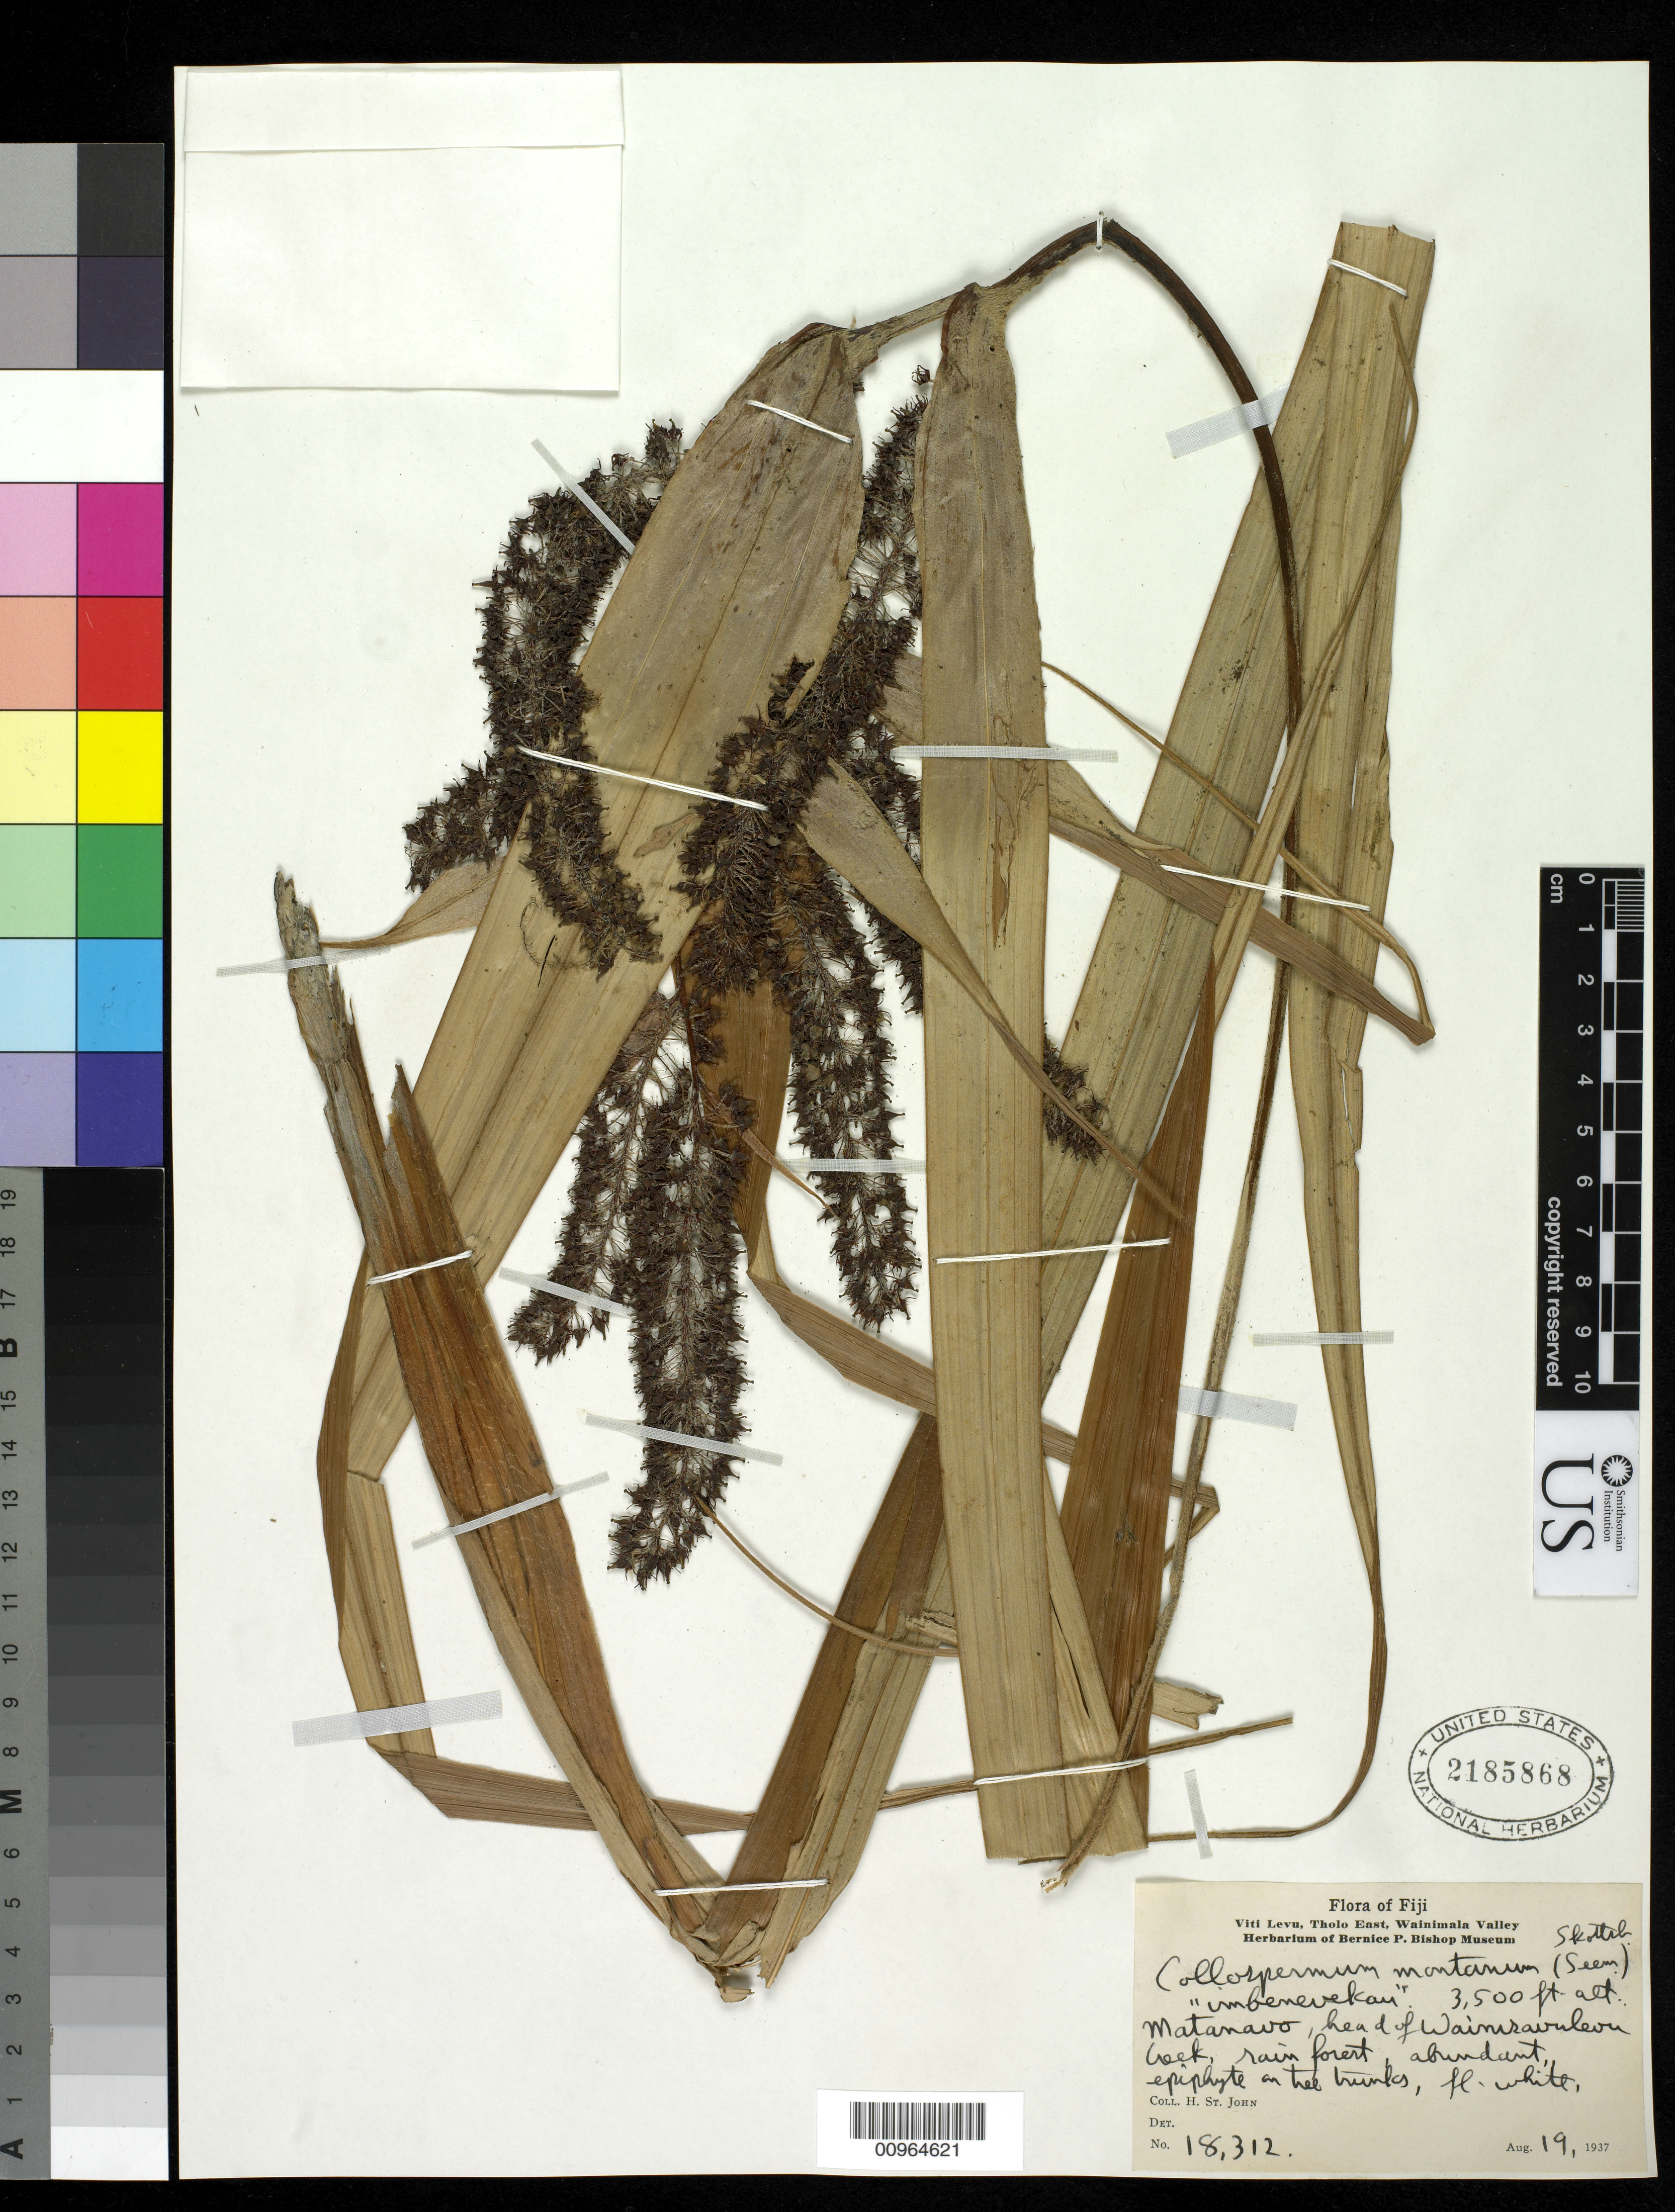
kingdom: Plantae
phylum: Tracheophyta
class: Liliopsida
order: Asparagales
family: Asteliaceae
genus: Astelia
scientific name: Astelia montana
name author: Seem.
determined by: Strong, Mark T., (BOT), Smithsonian Institution - National Museum of Natural History (UNITED STATES)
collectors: H. St. John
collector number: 18312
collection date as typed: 19 Aug 1947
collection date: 1947-08-19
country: Fiji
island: Viti Levu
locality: Matanavo, head of Wainiravulevu Creek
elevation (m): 1067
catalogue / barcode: US 2185868